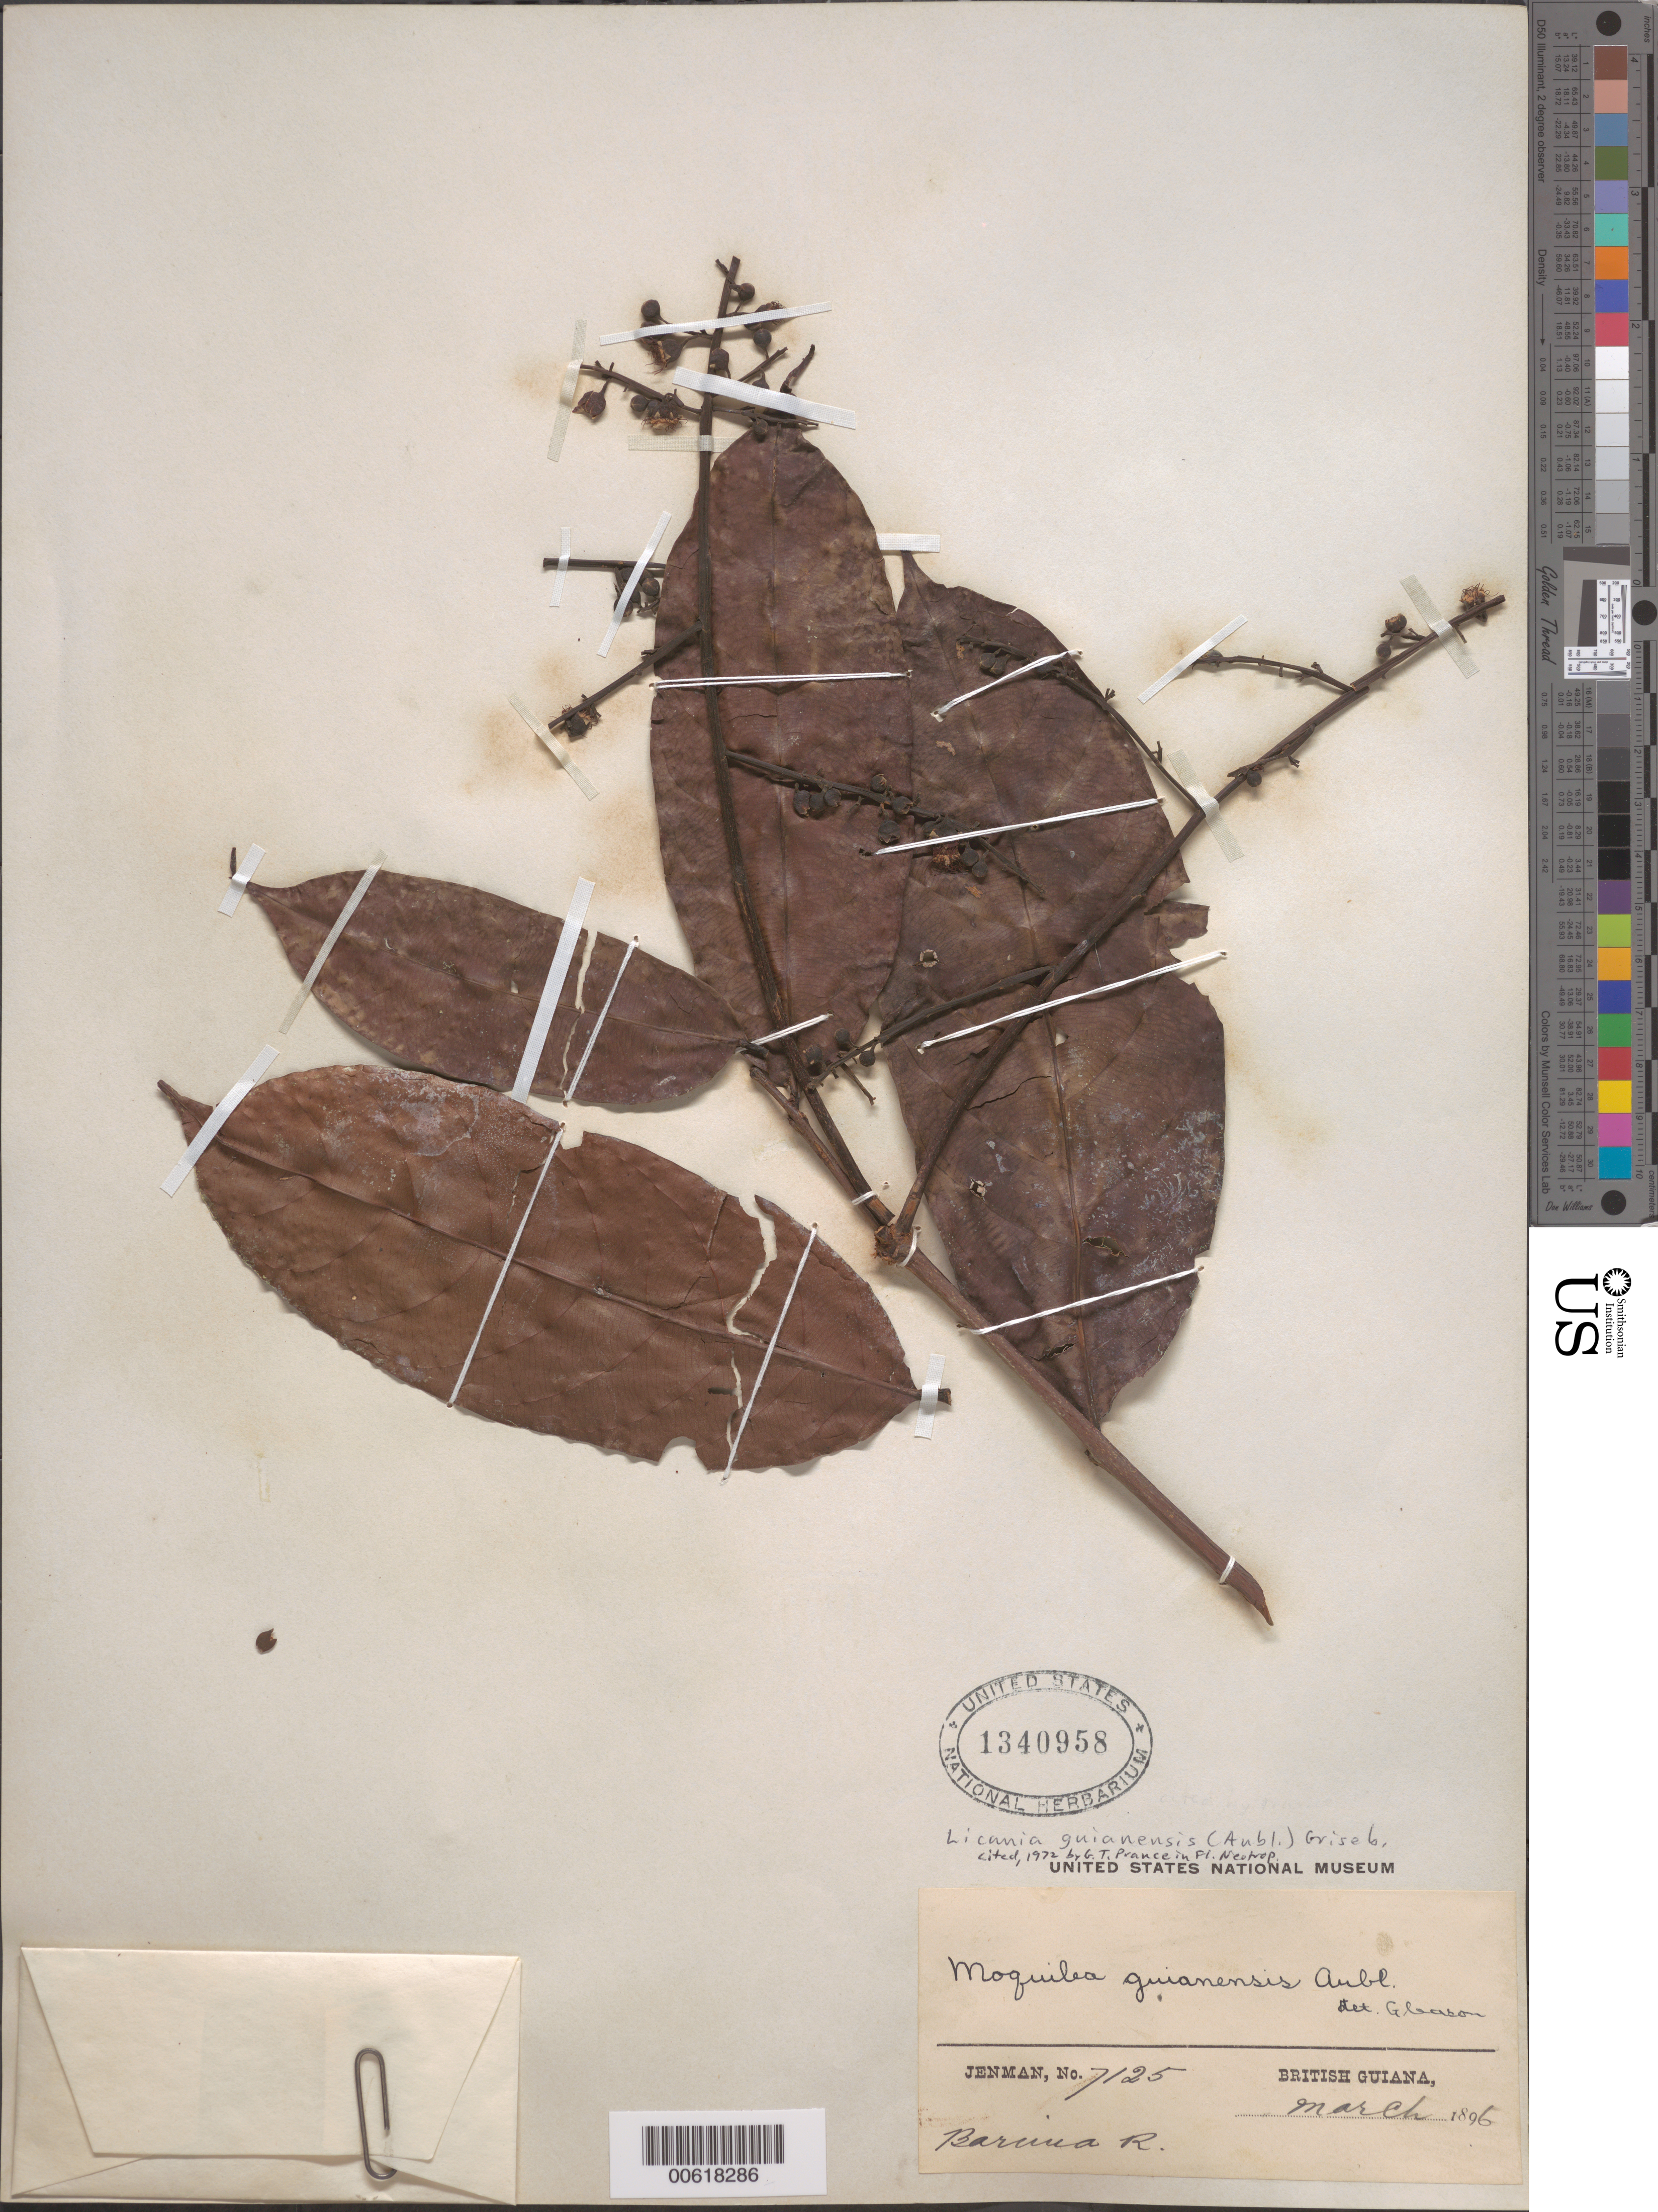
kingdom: Plantae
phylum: Tracheophyta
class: Magnoliopsida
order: Malpighiales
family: Chrysobalanaceae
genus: Moquilea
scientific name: Moquilea guianensis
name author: Aubl.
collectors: G. S. Jenman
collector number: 7125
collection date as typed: March 1896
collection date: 1896-03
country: Guyana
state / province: Barima-Waini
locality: Barima R.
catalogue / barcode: US 1340958